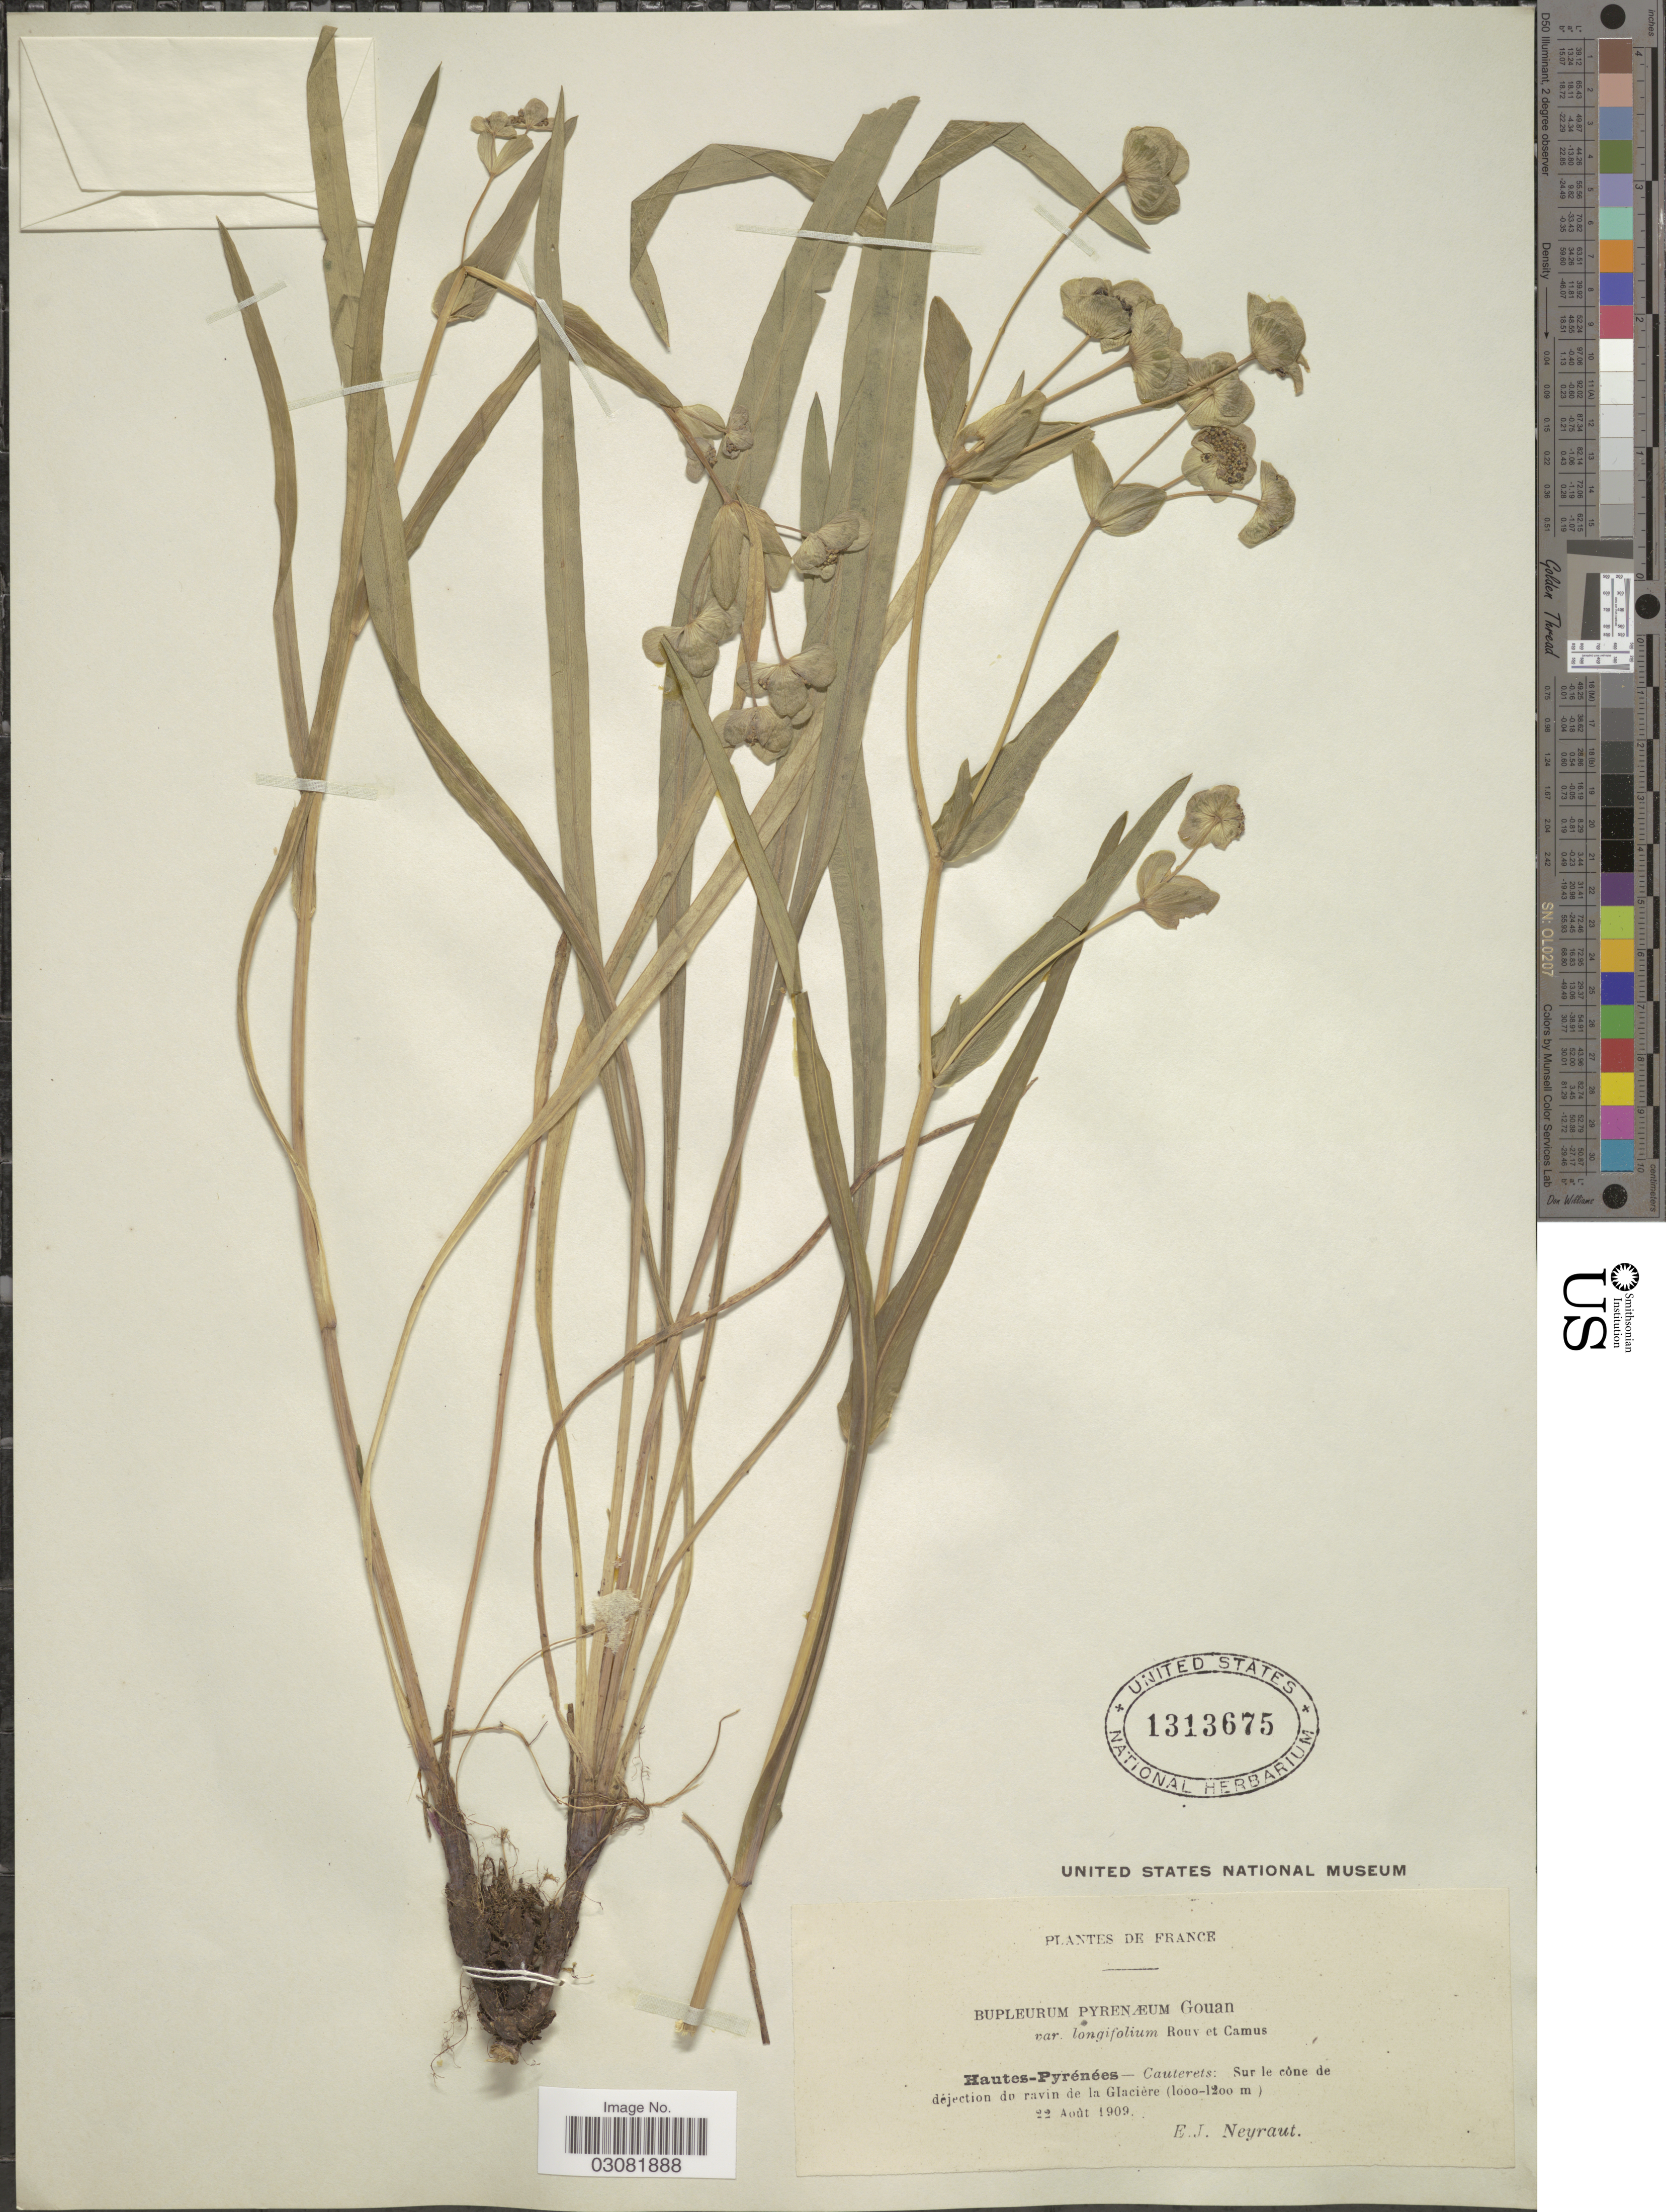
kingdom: Plantae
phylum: Tracheophyta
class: Magnoliopsida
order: Apiales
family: Apiaceae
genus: Bupleurum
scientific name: Bupleurum pyrenaeum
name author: Gouan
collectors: E. Neyraut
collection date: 1909-08-22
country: France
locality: Hautes-Pyrénées- Cauterets: Sur le cóne de déjection du ravin de la Glacière.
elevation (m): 1000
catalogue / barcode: US 1313675